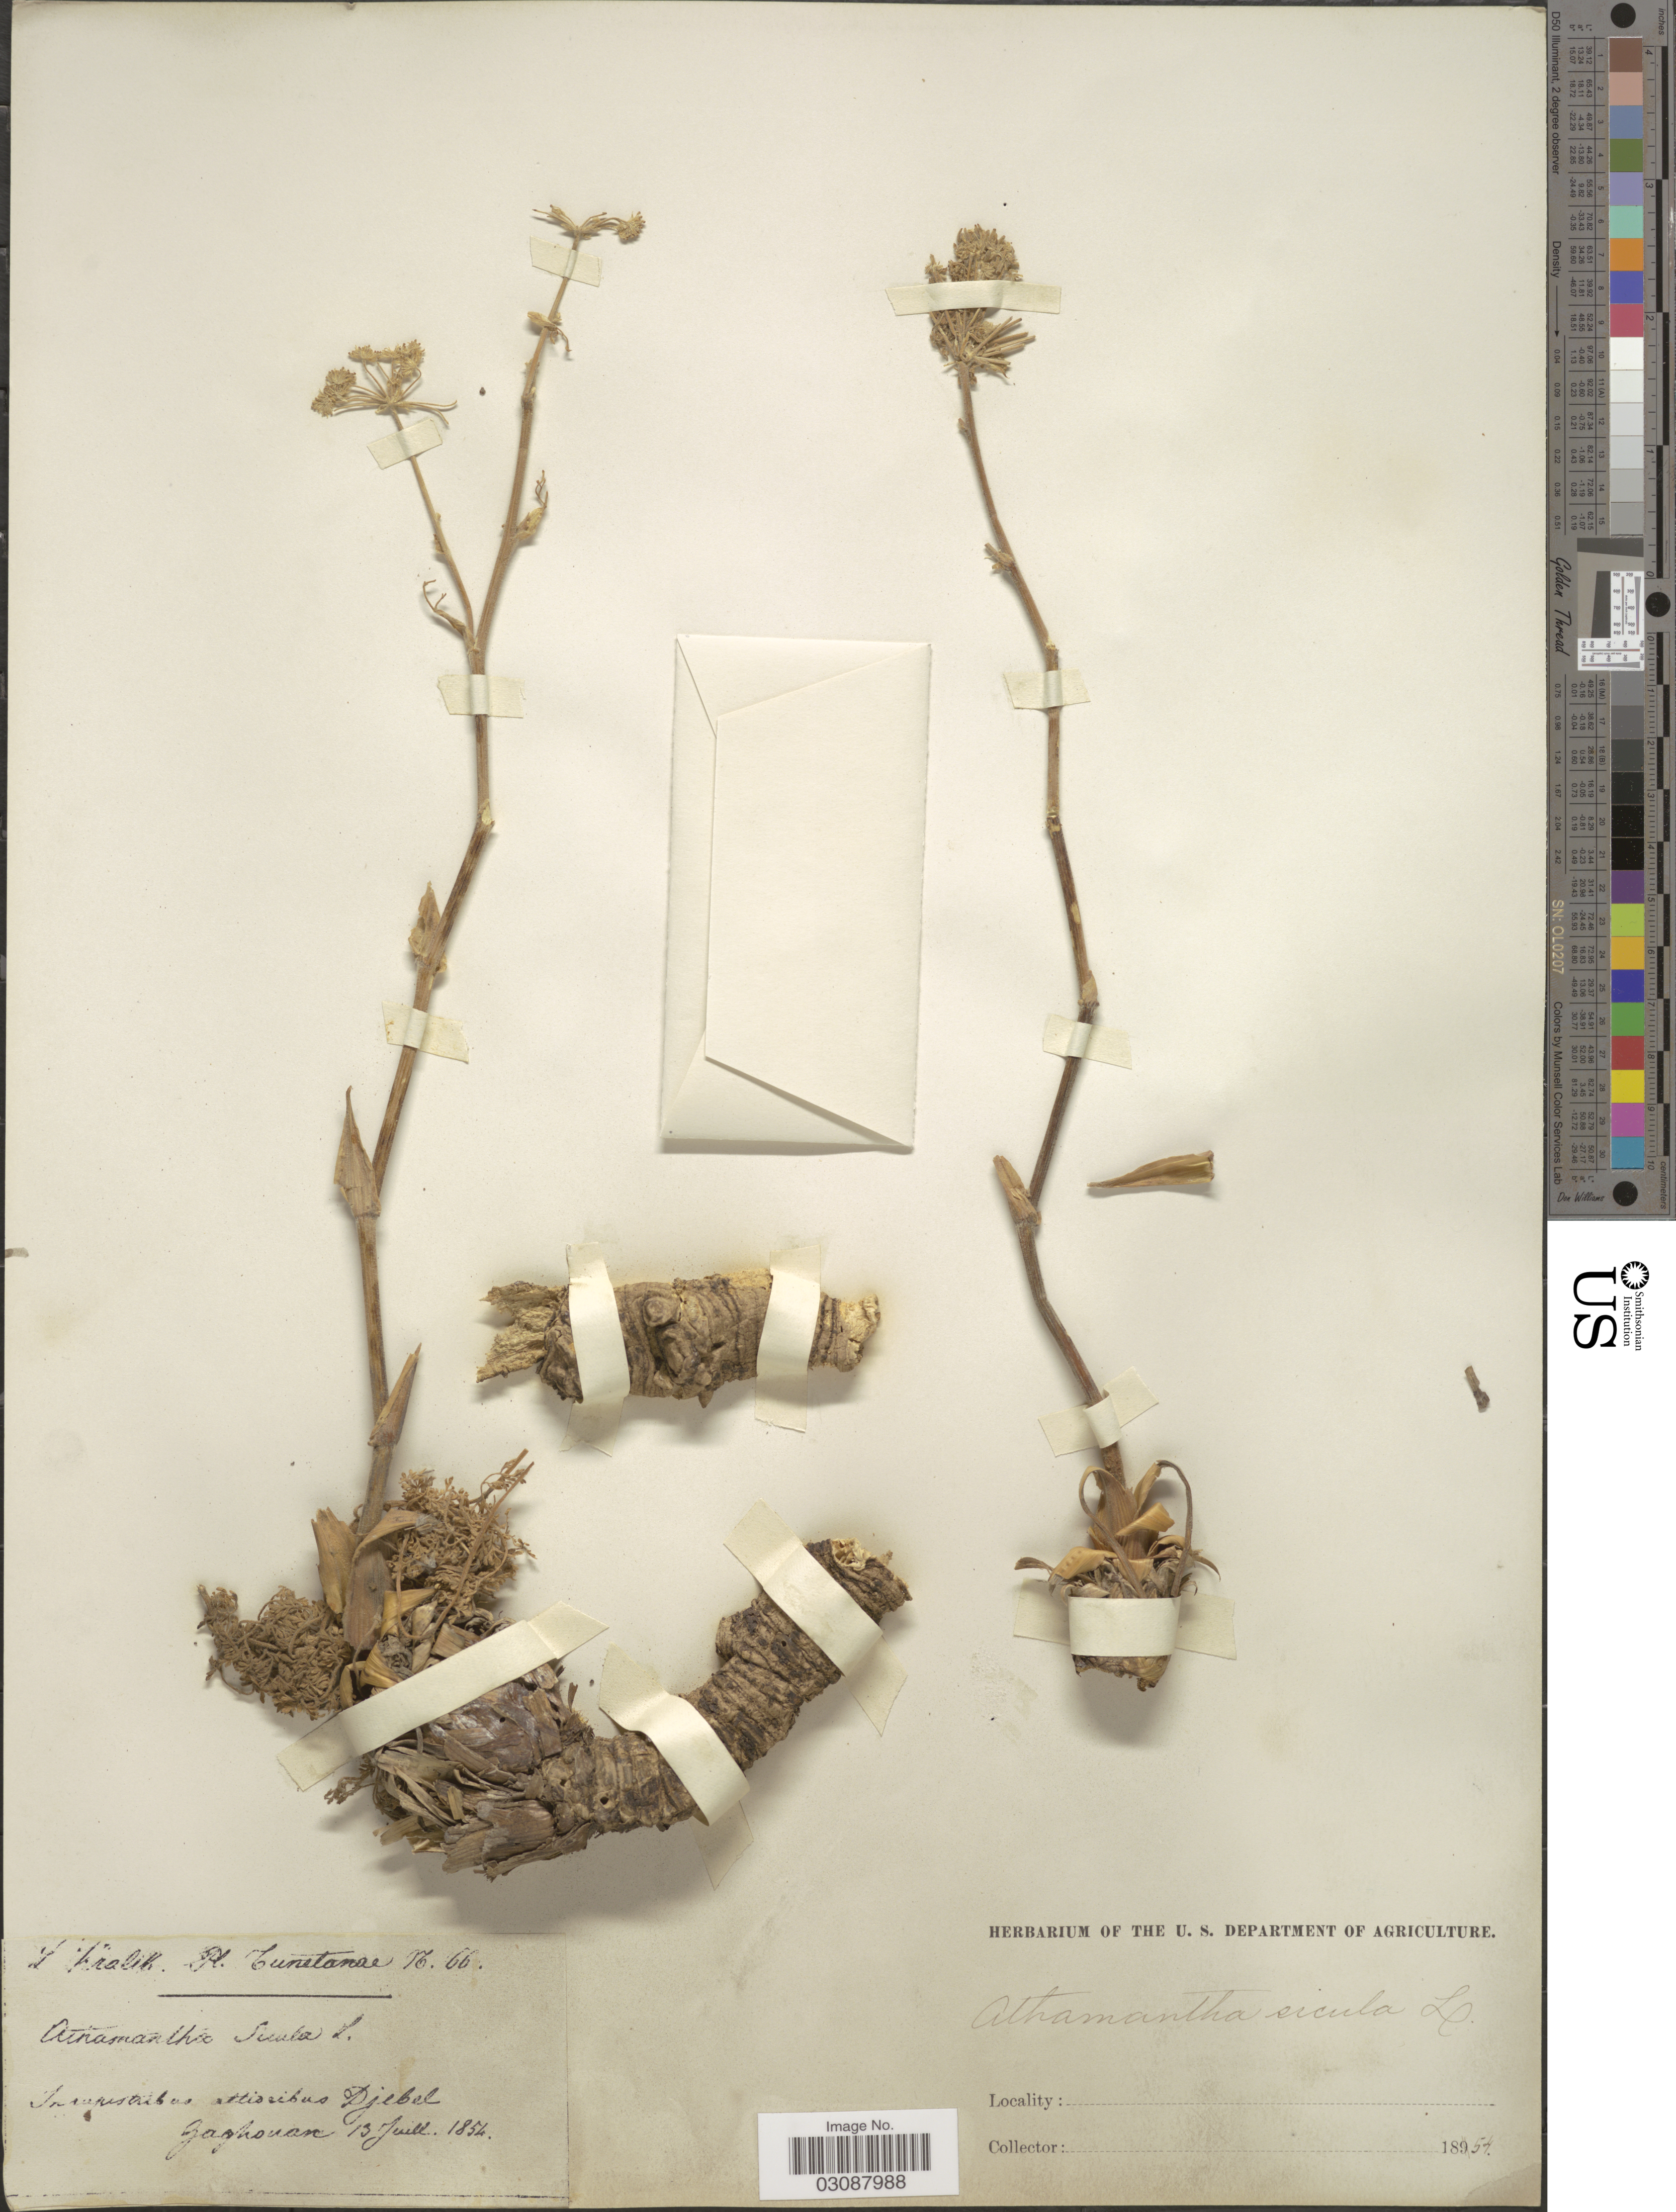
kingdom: Plantae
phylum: Tracheophyta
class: Magnoliopsida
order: Apiales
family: Apiaceae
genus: Athamanta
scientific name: Athamanta sicula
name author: L.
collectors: L. Kralik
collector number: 66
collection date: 1856-07-13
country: Tunisia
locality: In rupesaibus attissibus Djebel. Zaghouan. Tunetanae.